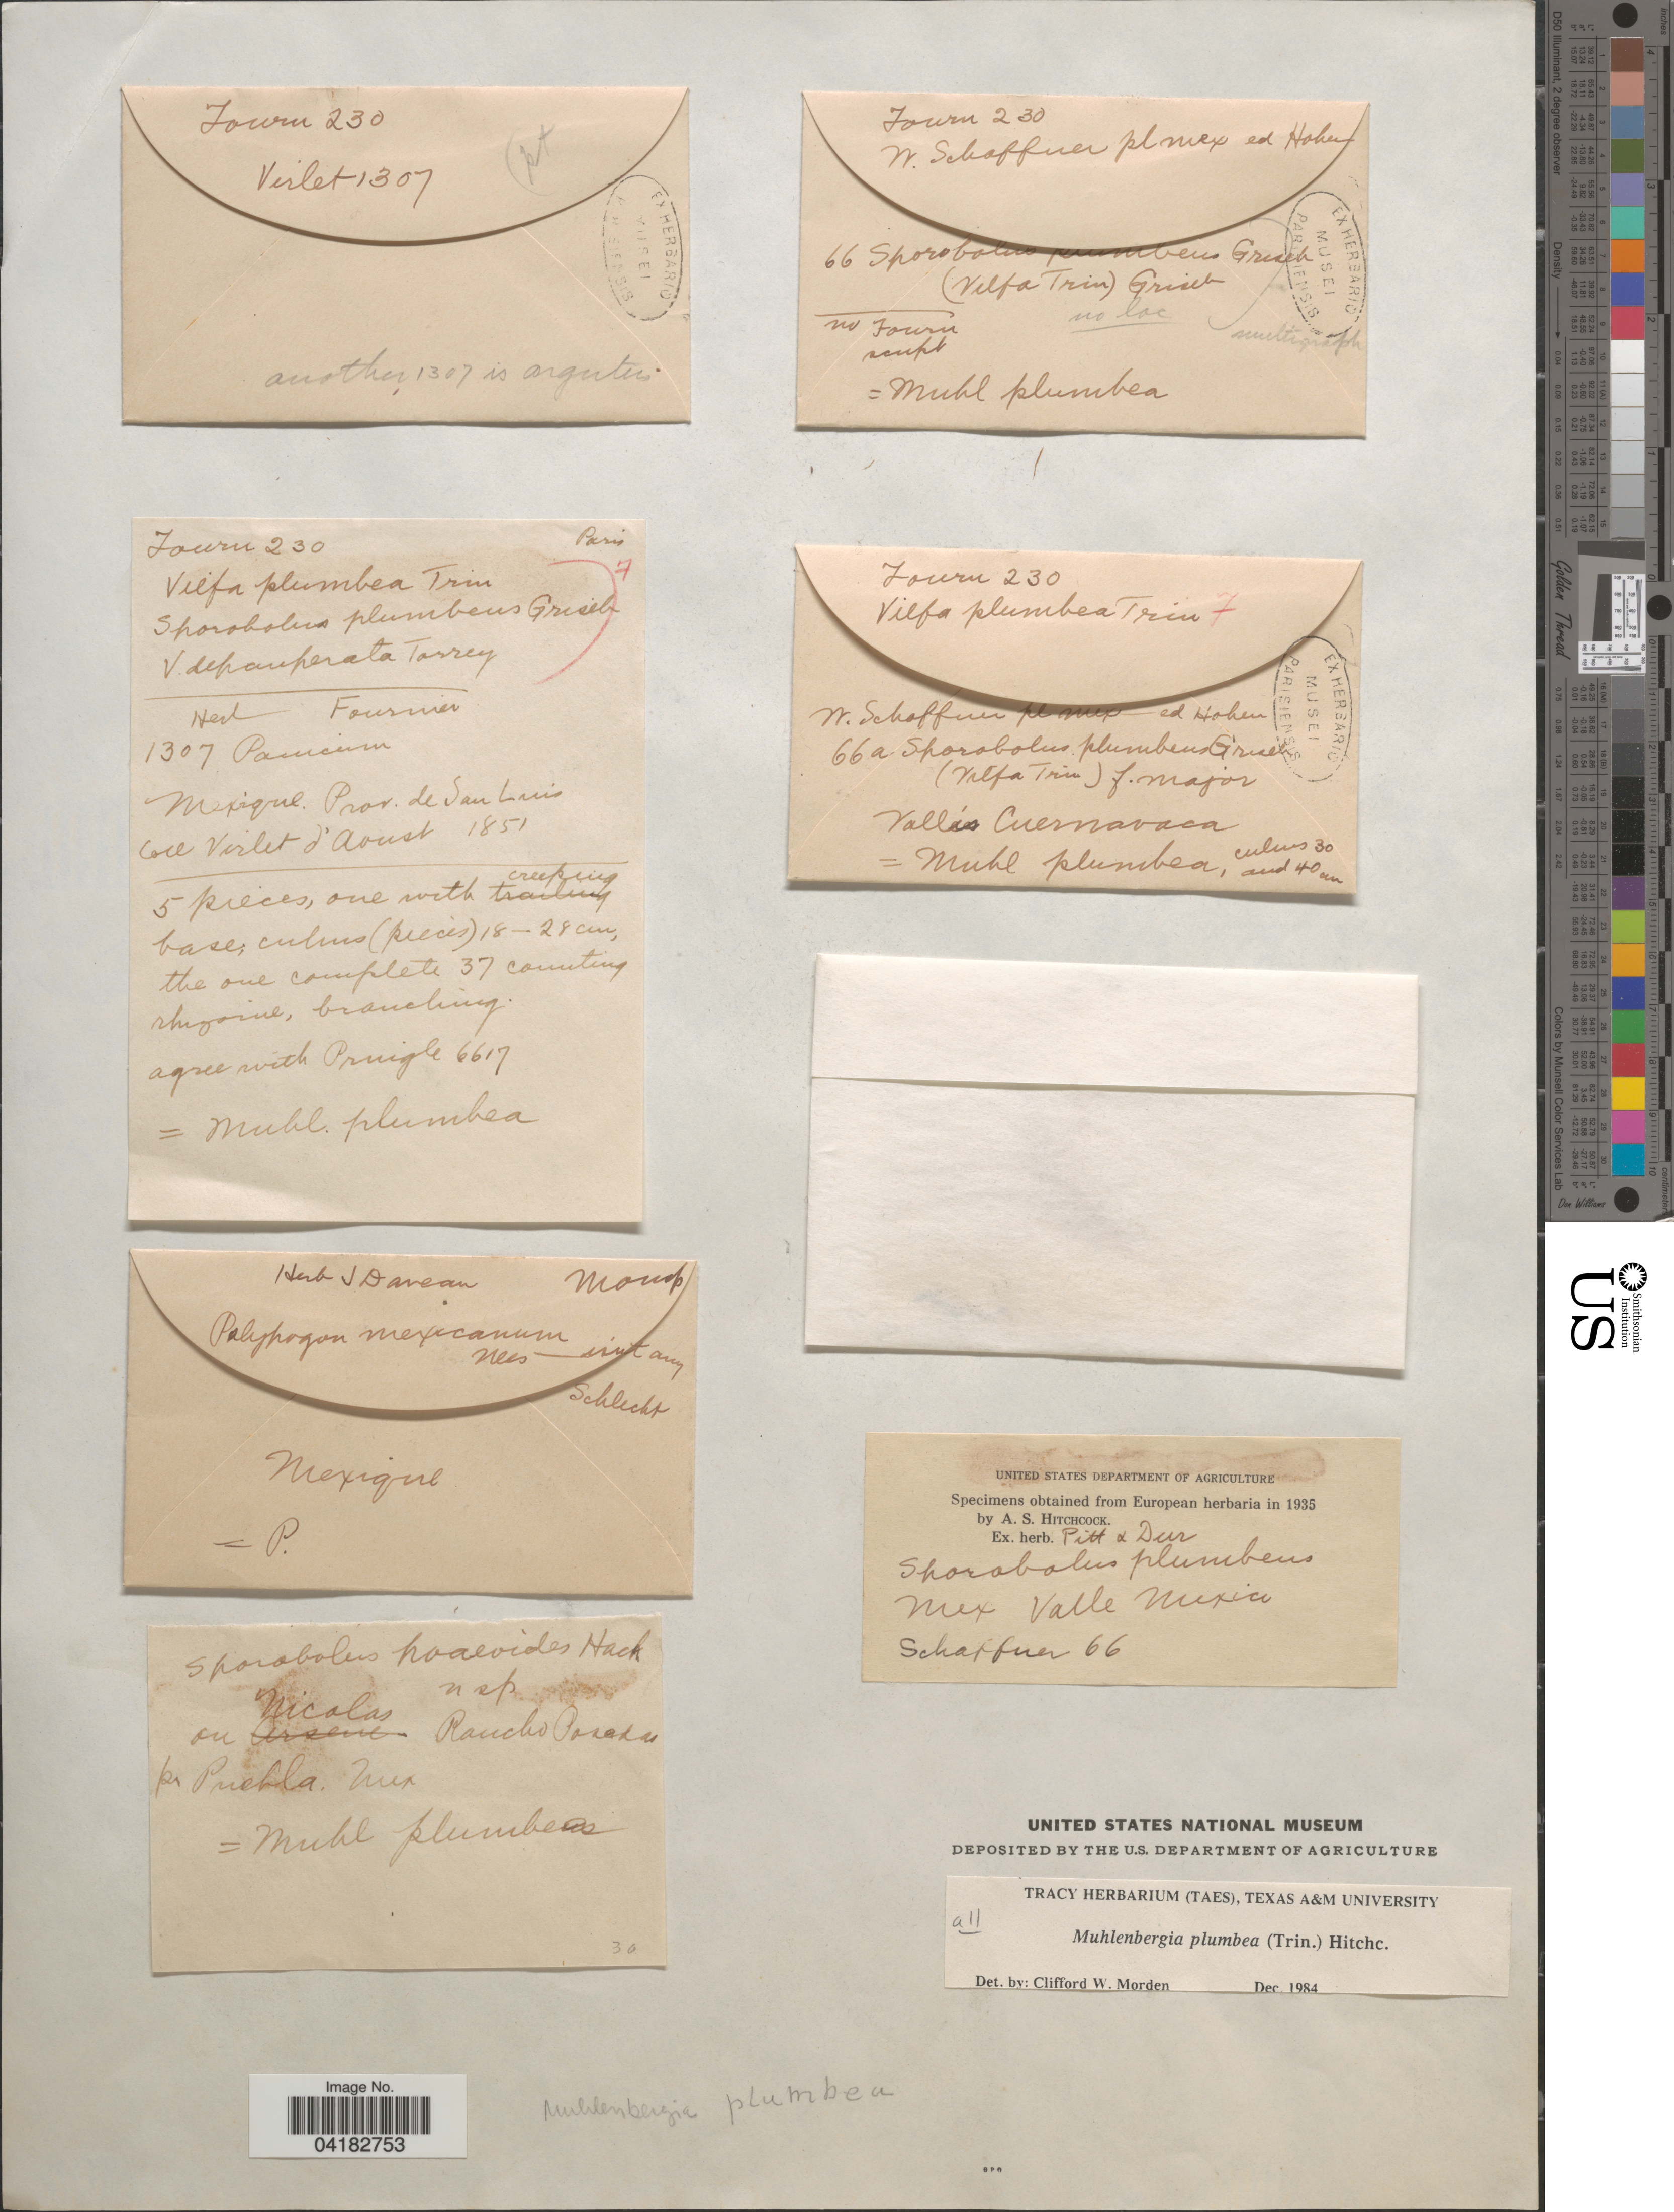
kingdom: Plantae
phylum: Tracheophyta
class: Liliopsida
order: Poales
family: Poaceae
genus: Muhlenbergia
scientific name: Muhlenbergia plumbea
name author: (Trin.) Hitchc.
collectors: W. Schaffner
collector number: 66a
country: Mexico